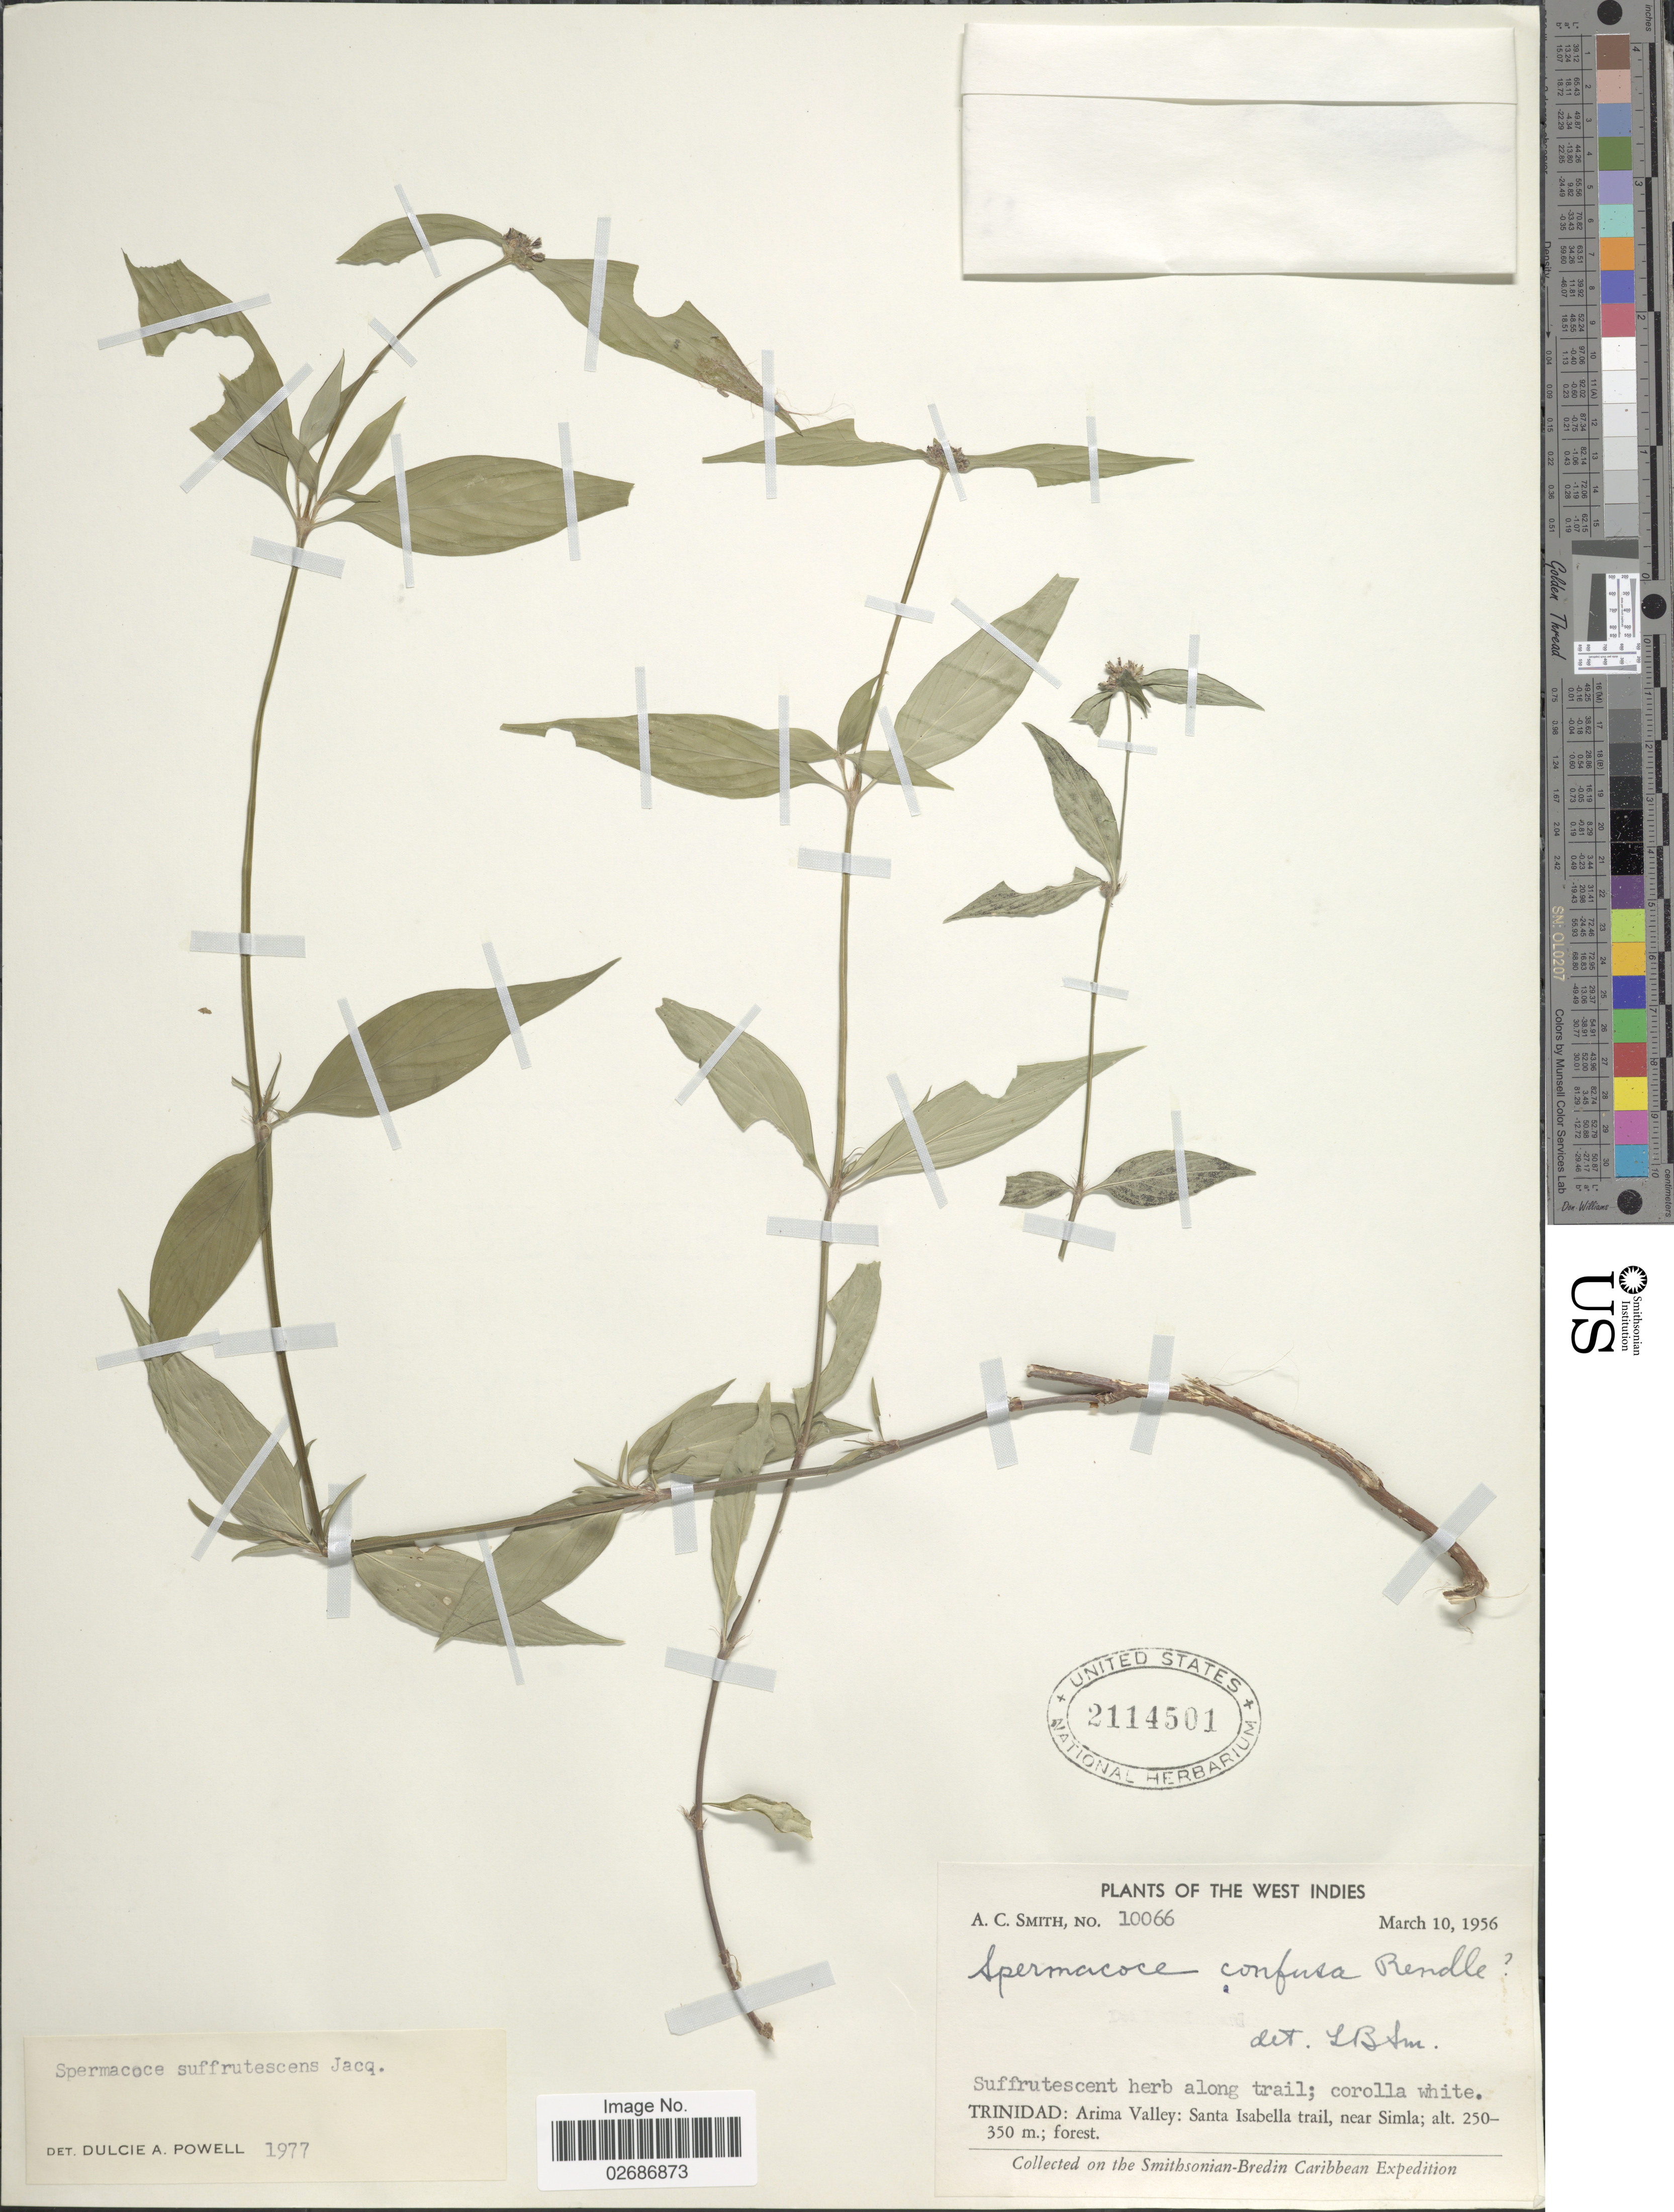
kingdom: Plantae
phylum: Tracheophyta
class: Magnoliopsida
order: Gentianales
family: Rubiaceae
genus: Borreria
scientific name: Borreria remota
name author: (Lam.) Bacigalupo & E.L. Cabral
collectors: A. C. Smith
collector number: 10066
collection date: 1956-03-10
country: Trinidad and Tobago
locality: Trinidad: Arima Valley: Santa Isabella trail, near Simla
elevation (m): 250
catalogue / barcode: US 2114501